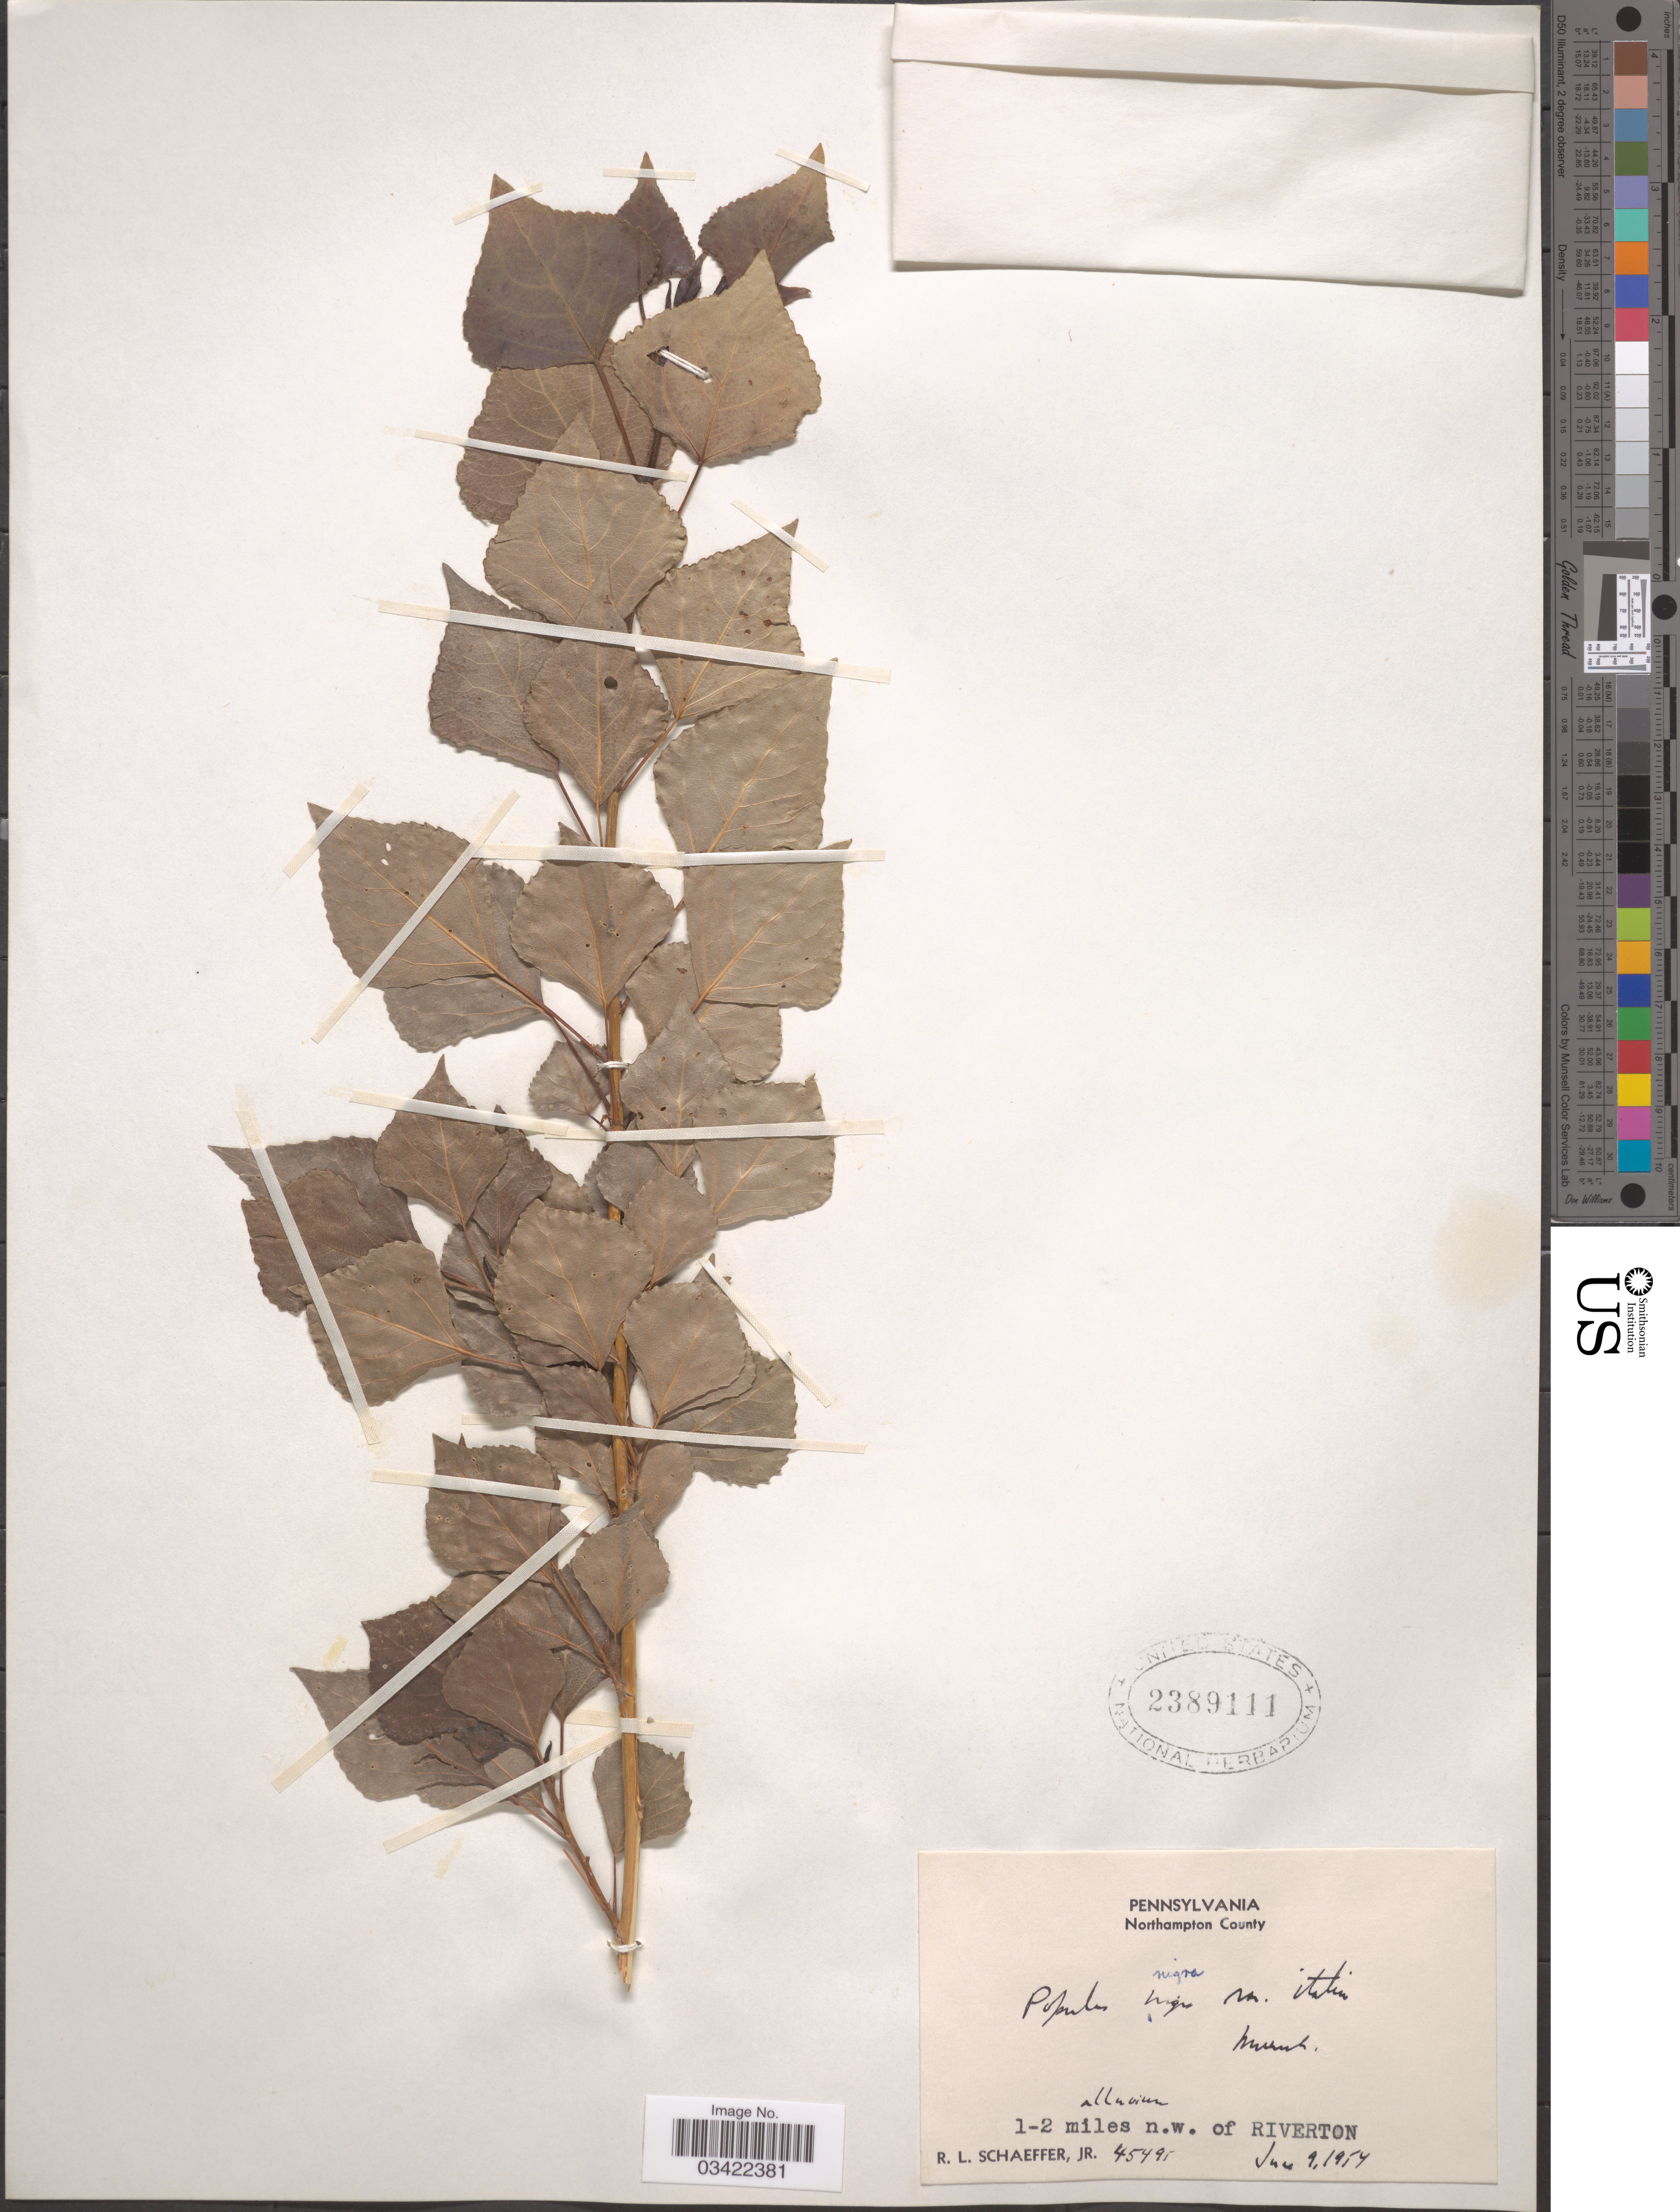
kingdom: Plantae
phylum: Tracheophyta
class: Magnoliopsida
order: Malpighiales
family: Salicaceae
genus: Populus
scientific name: Populus nigra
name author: L.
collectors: R. L. Schaeffer Jr.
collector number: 45495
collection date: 1954-06-09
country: United States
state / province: Pennsylvania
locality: Northampton County. 1-2 miles n.w. of Riverton.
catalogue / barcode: US 2389111